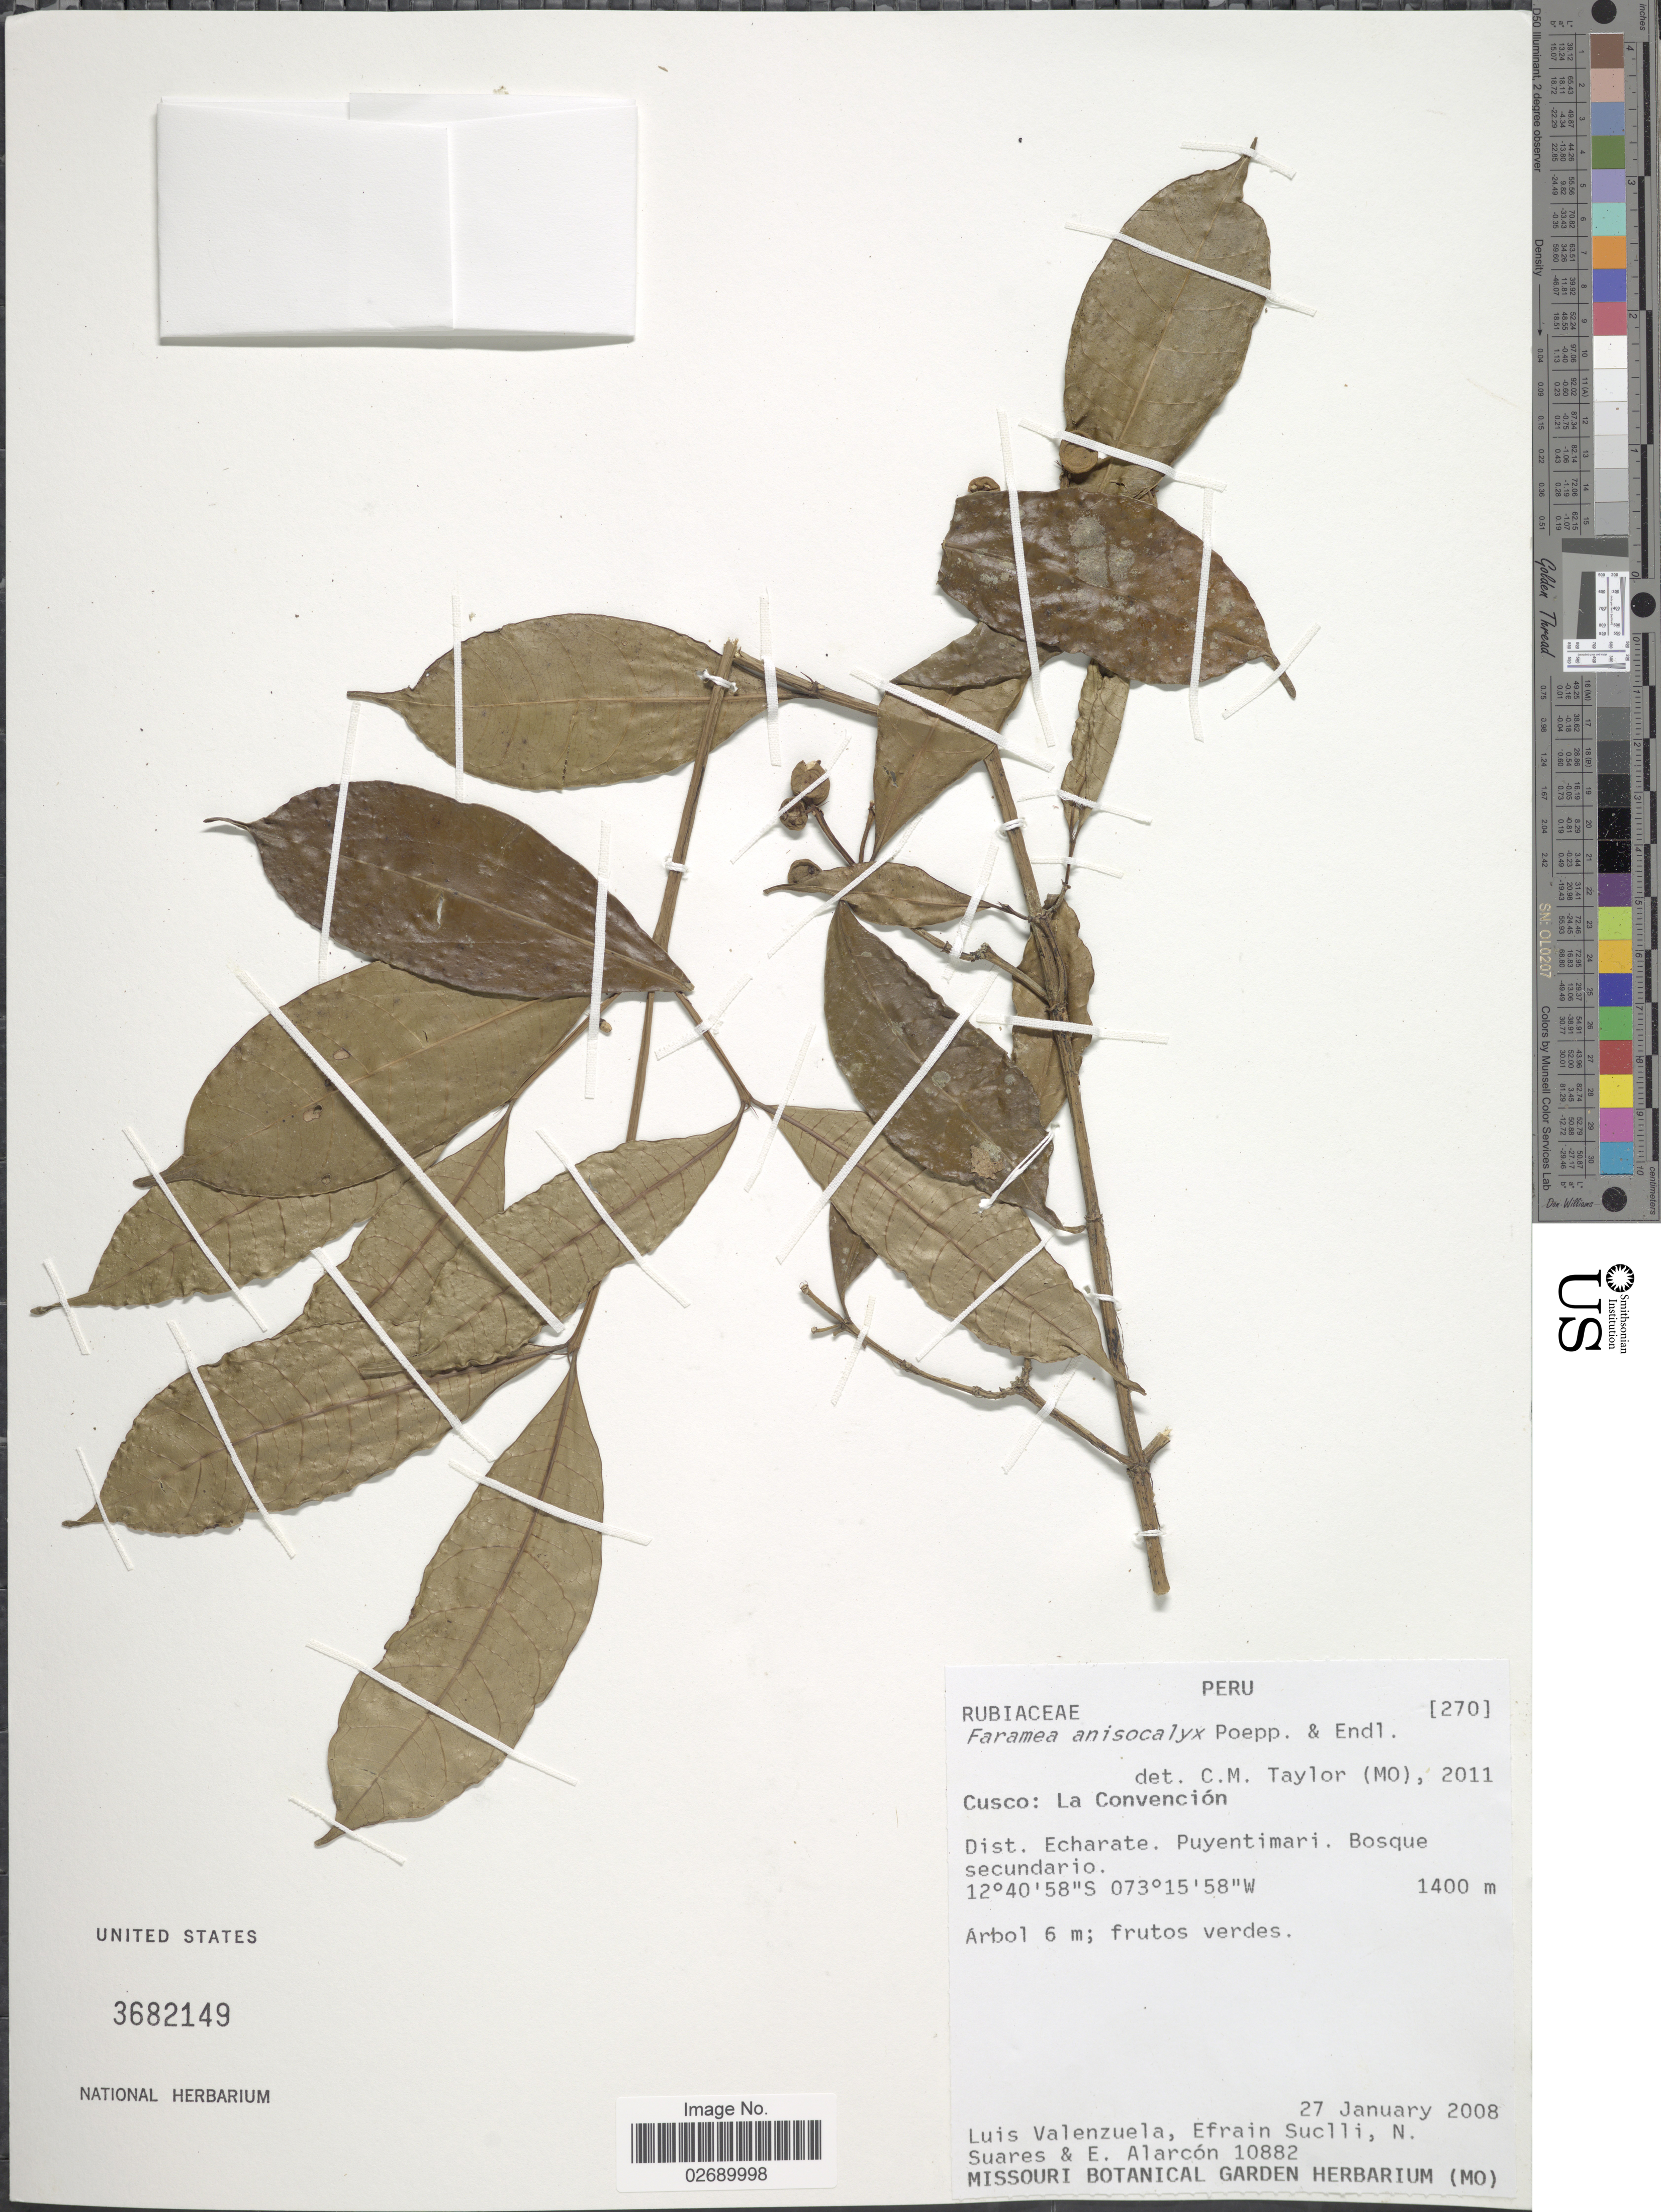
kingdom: Plantae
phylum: Tracheophyta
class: Magnoliopsida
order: Gentianales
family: Rubiaceae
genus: Faramea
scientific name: Faramea anisocalyx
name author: Poepp. & Endl.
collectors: L. Valenzuela, E. Suclli, N. Suares & E. Alarcon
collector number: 10882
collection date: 2008-01-27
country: Peru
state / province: Cusco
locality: La Convencion. Dist. Echarate. Puyentimari.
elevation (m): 1400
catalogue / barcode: US 3682149